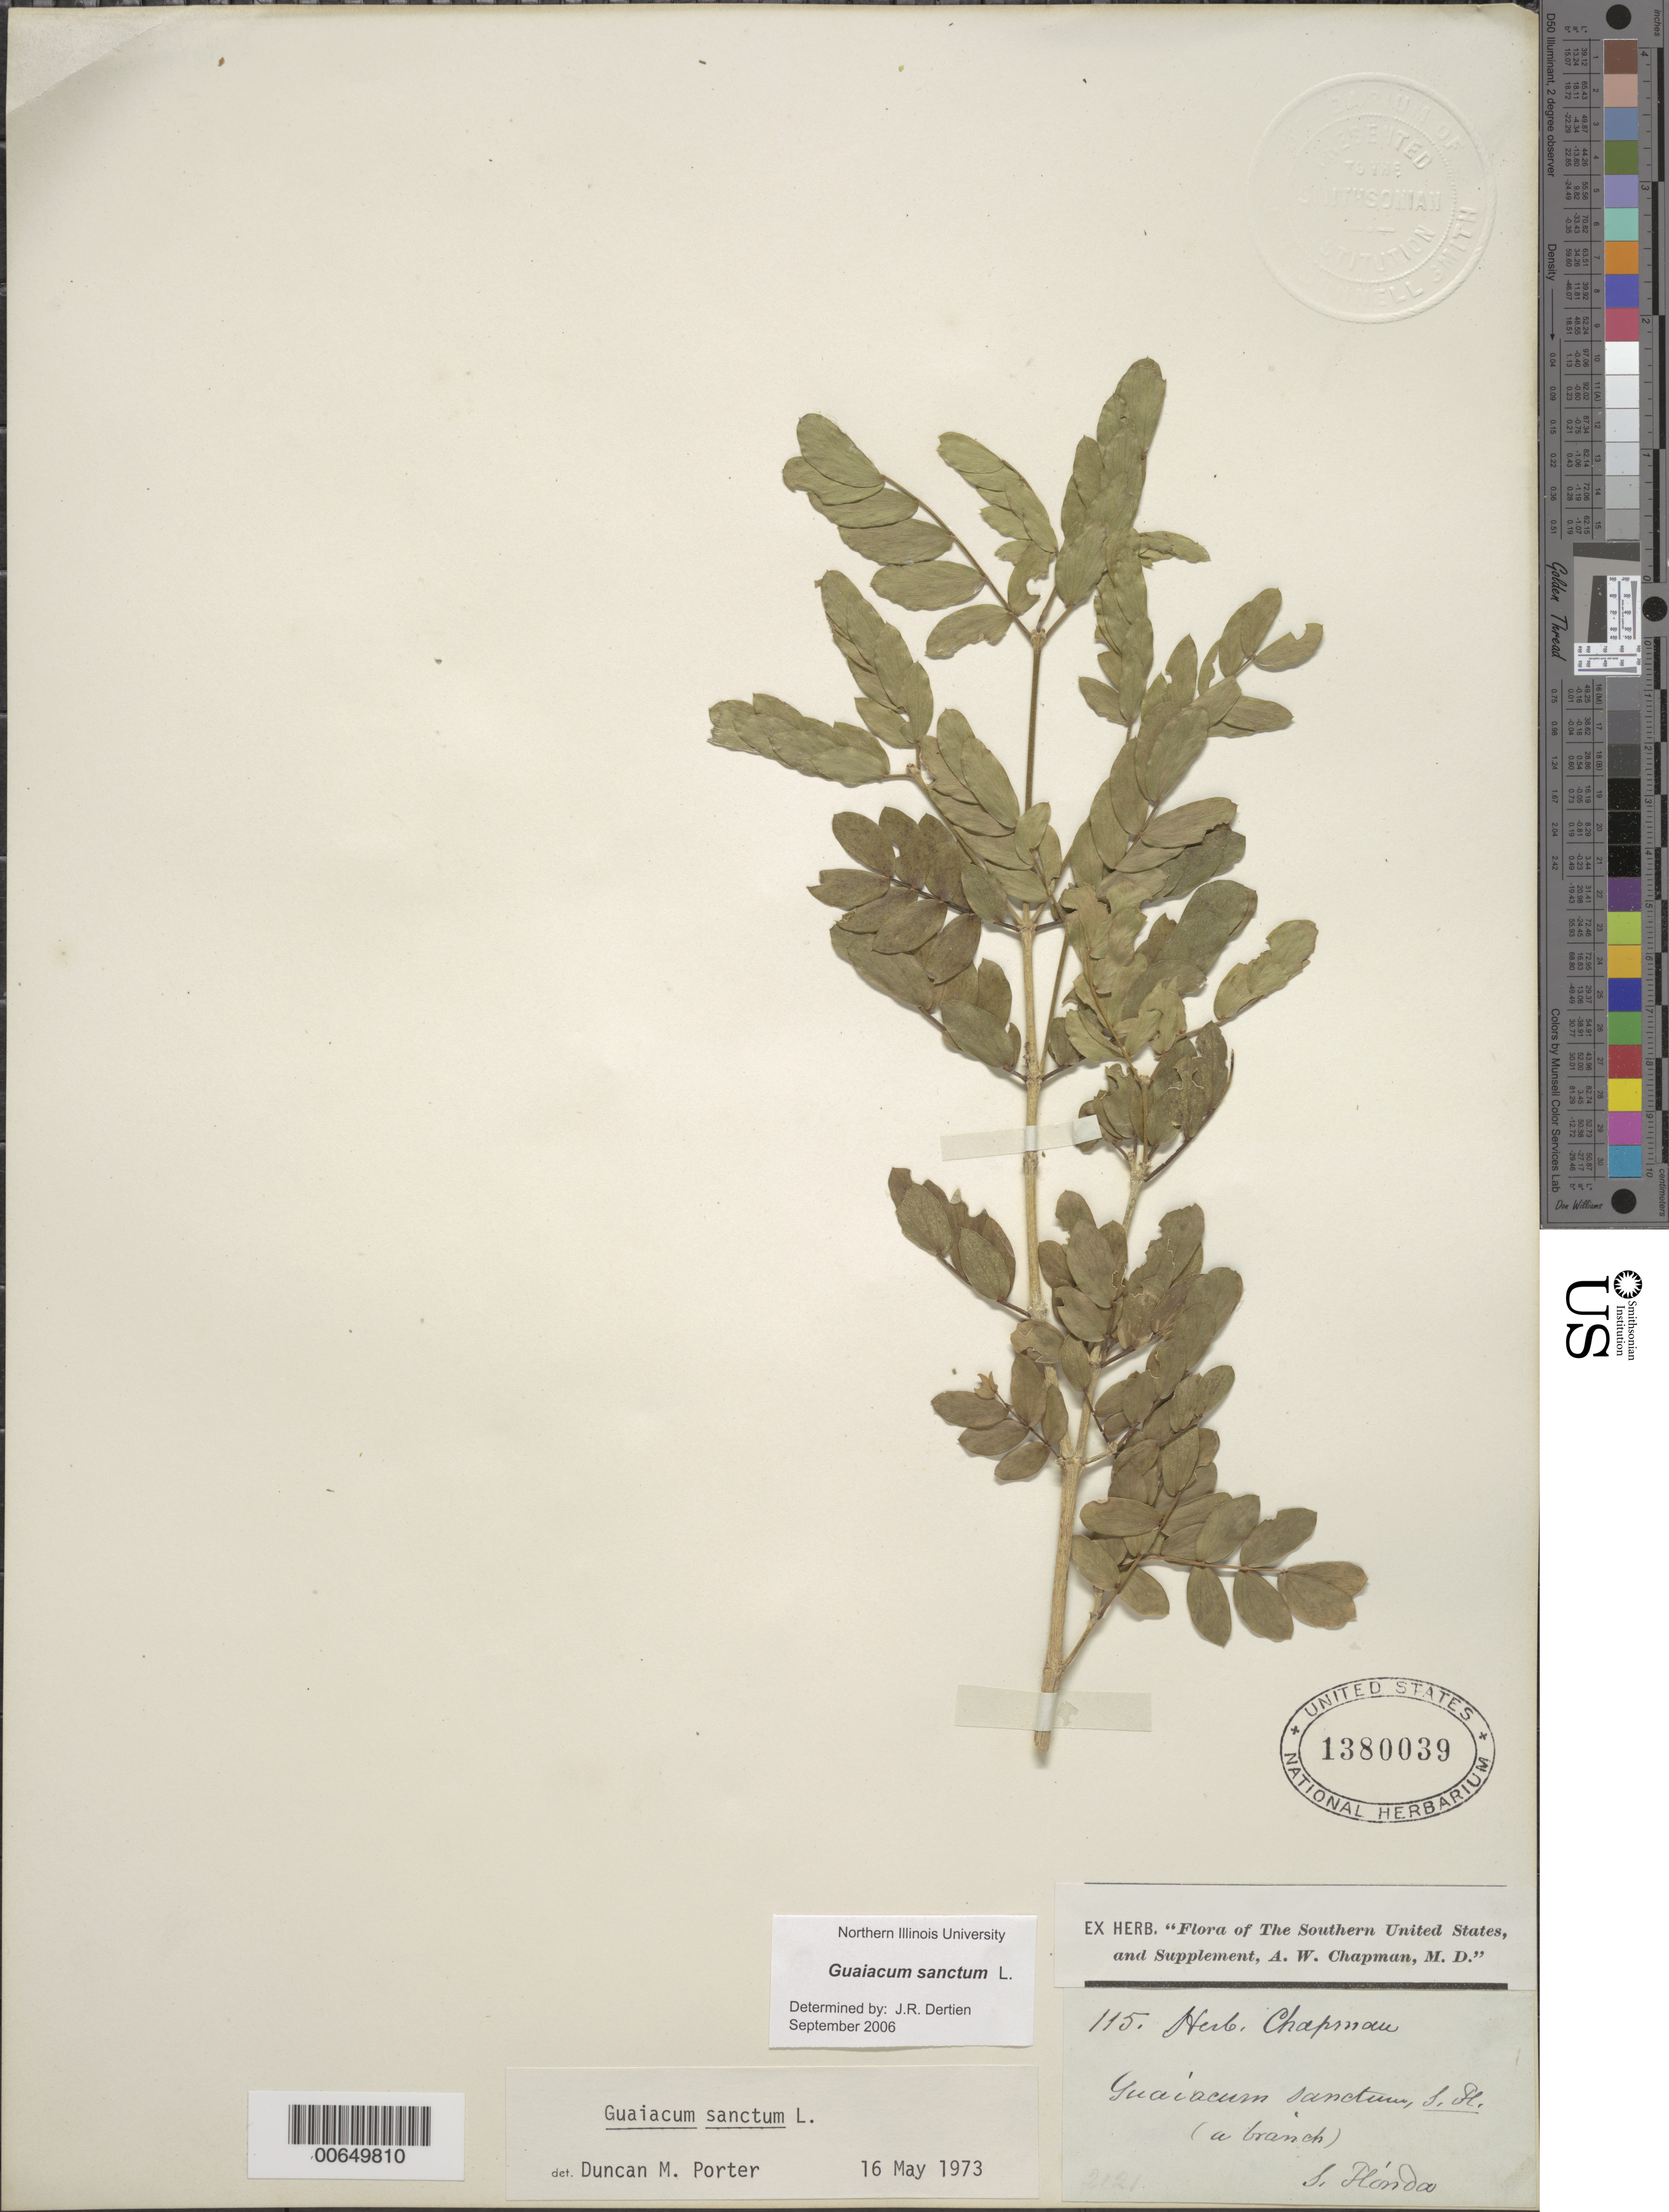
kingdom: Plantae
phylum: Tracheophyta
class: Magnoliopsida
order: Zygophyllales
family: Zygophyllaceae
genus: Guaiacum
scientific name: Guaiacum sanctum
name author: L.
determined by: Porter, D. M.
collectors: ex herb. A.W. Chapman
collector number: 115?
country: United States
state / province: Florida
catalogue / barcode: US 1380039